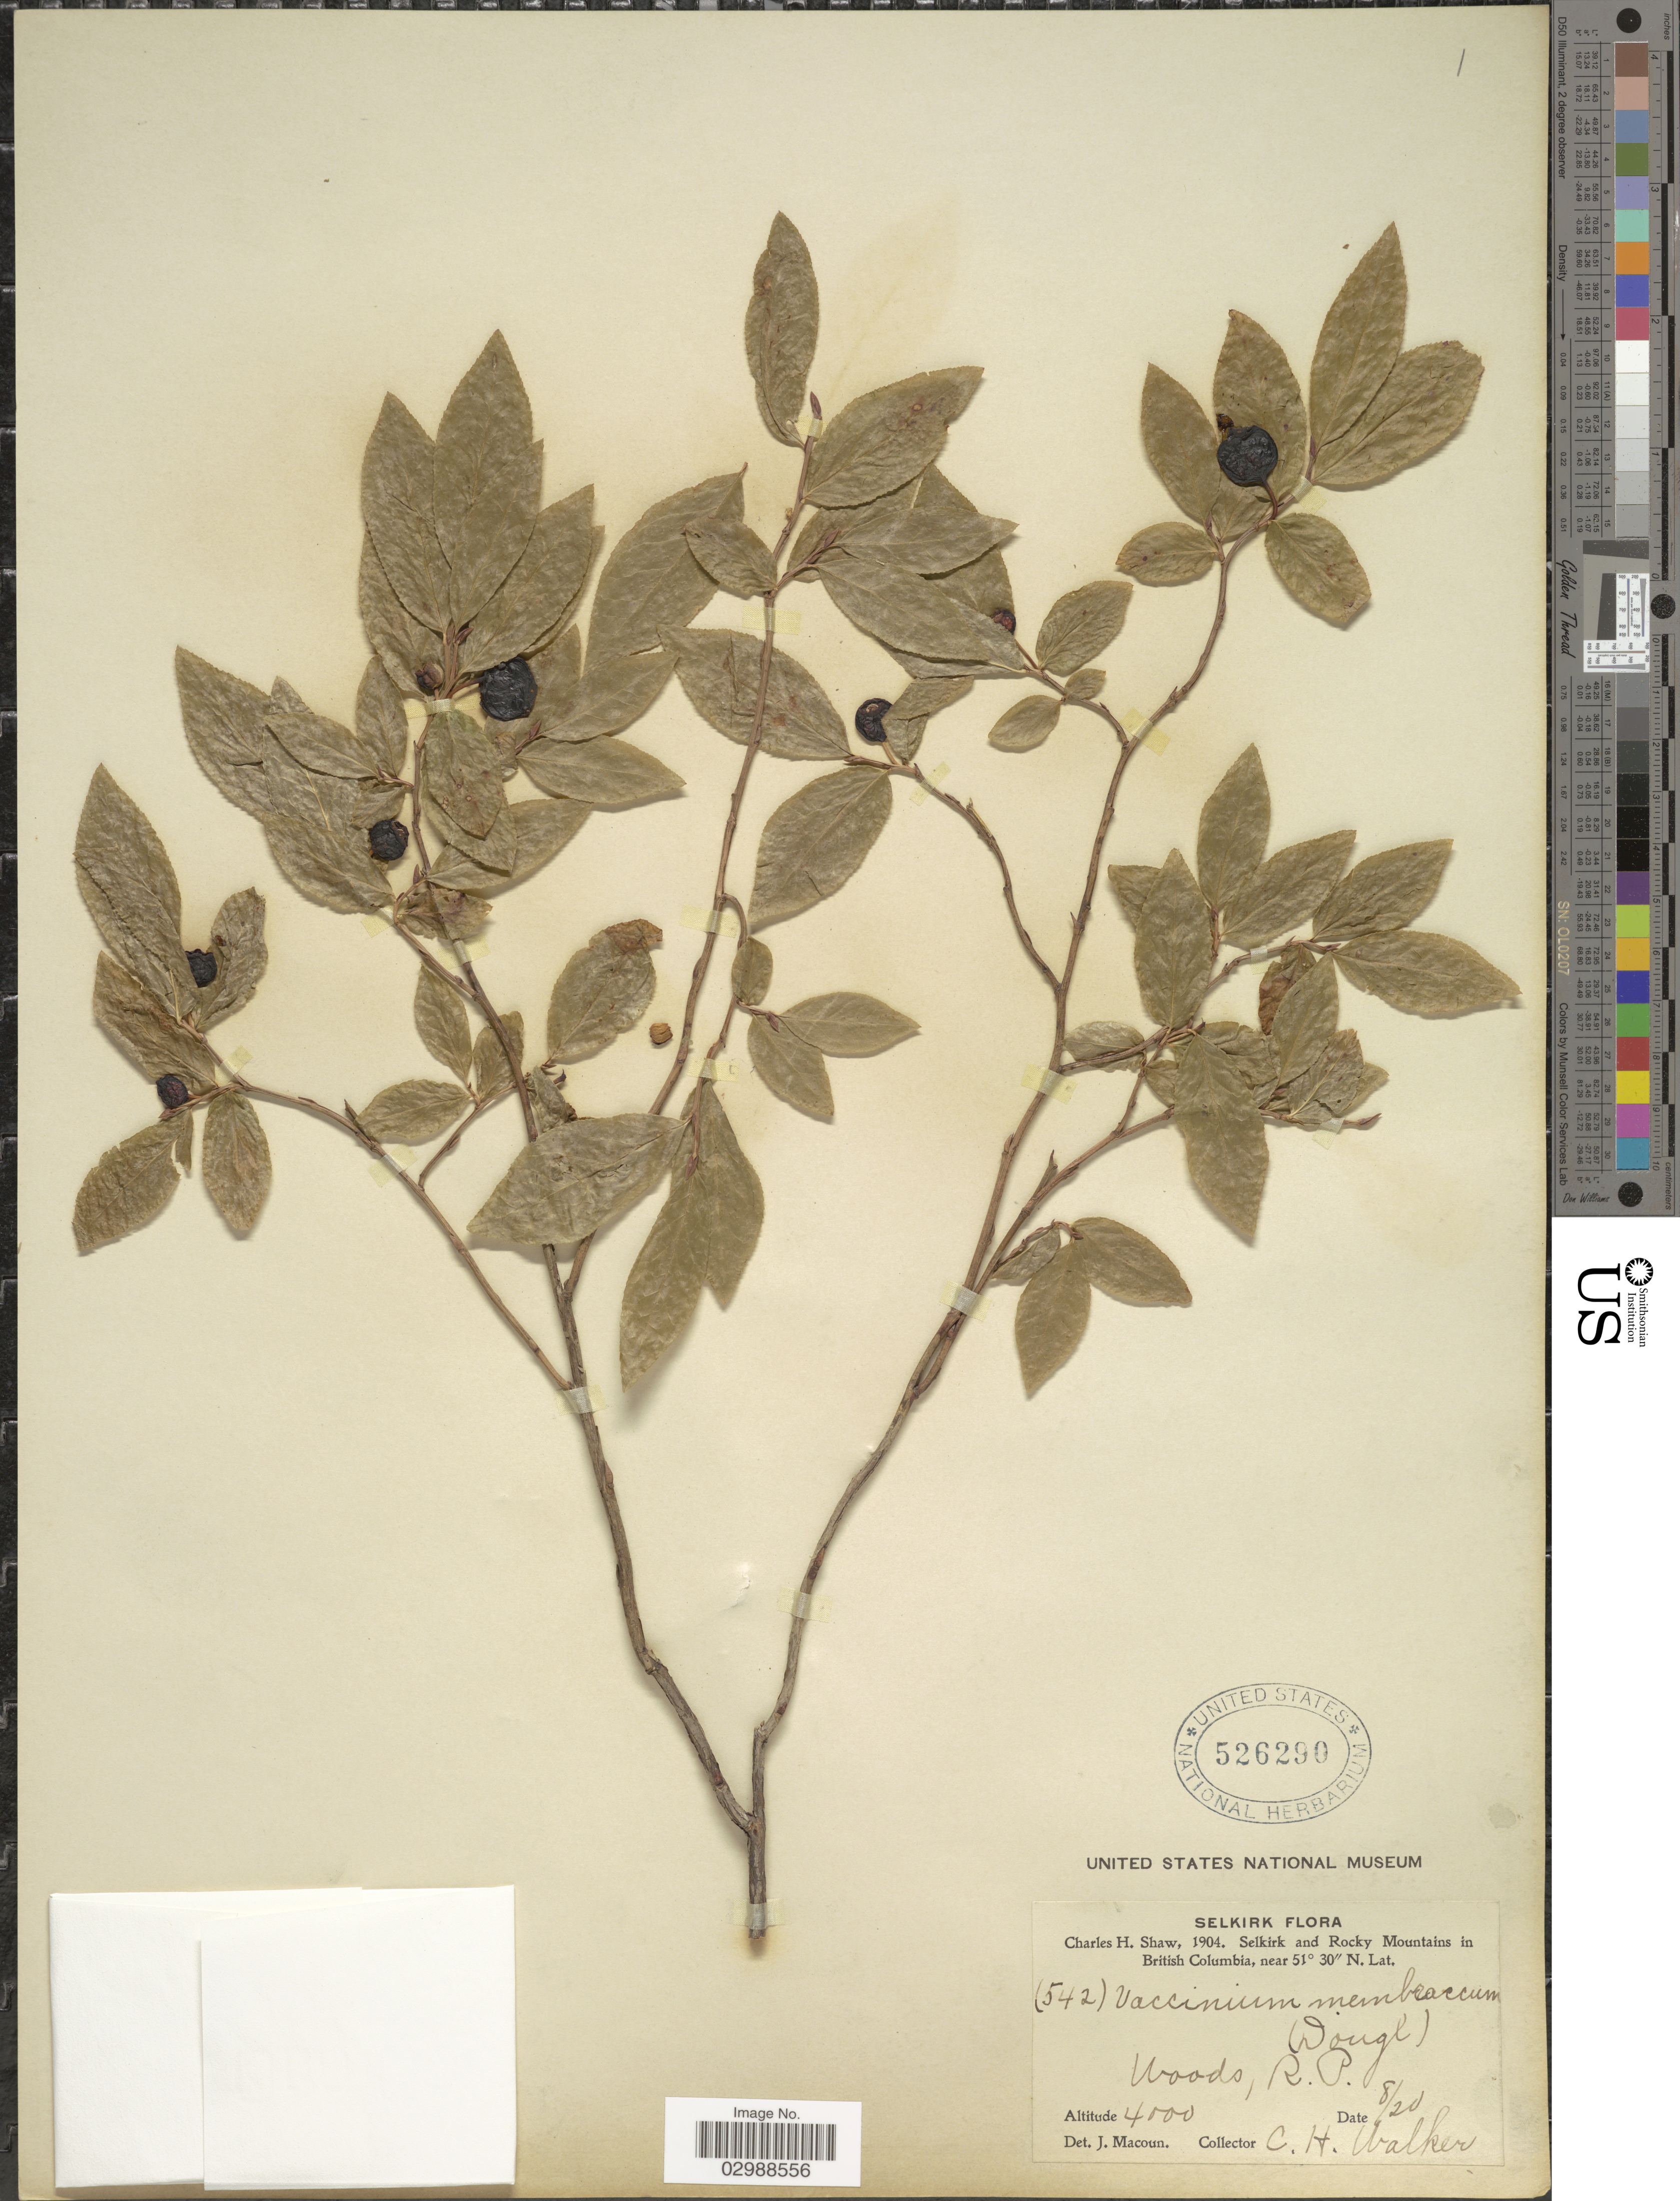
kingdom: Plantae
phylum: Tracheophyta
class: Magnoliopsida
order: Ericales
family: Ericaceae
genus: Vaccinium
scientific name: Vaccinium membranaceum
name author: Douglas ex Torr.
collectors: C. H. Shaw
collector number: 542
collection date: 1904-08-20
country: Canada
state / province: British Columbia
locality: Selkirk and Rocky Mountains in British Columbia, Woods, R.P.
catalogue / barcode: US 526290